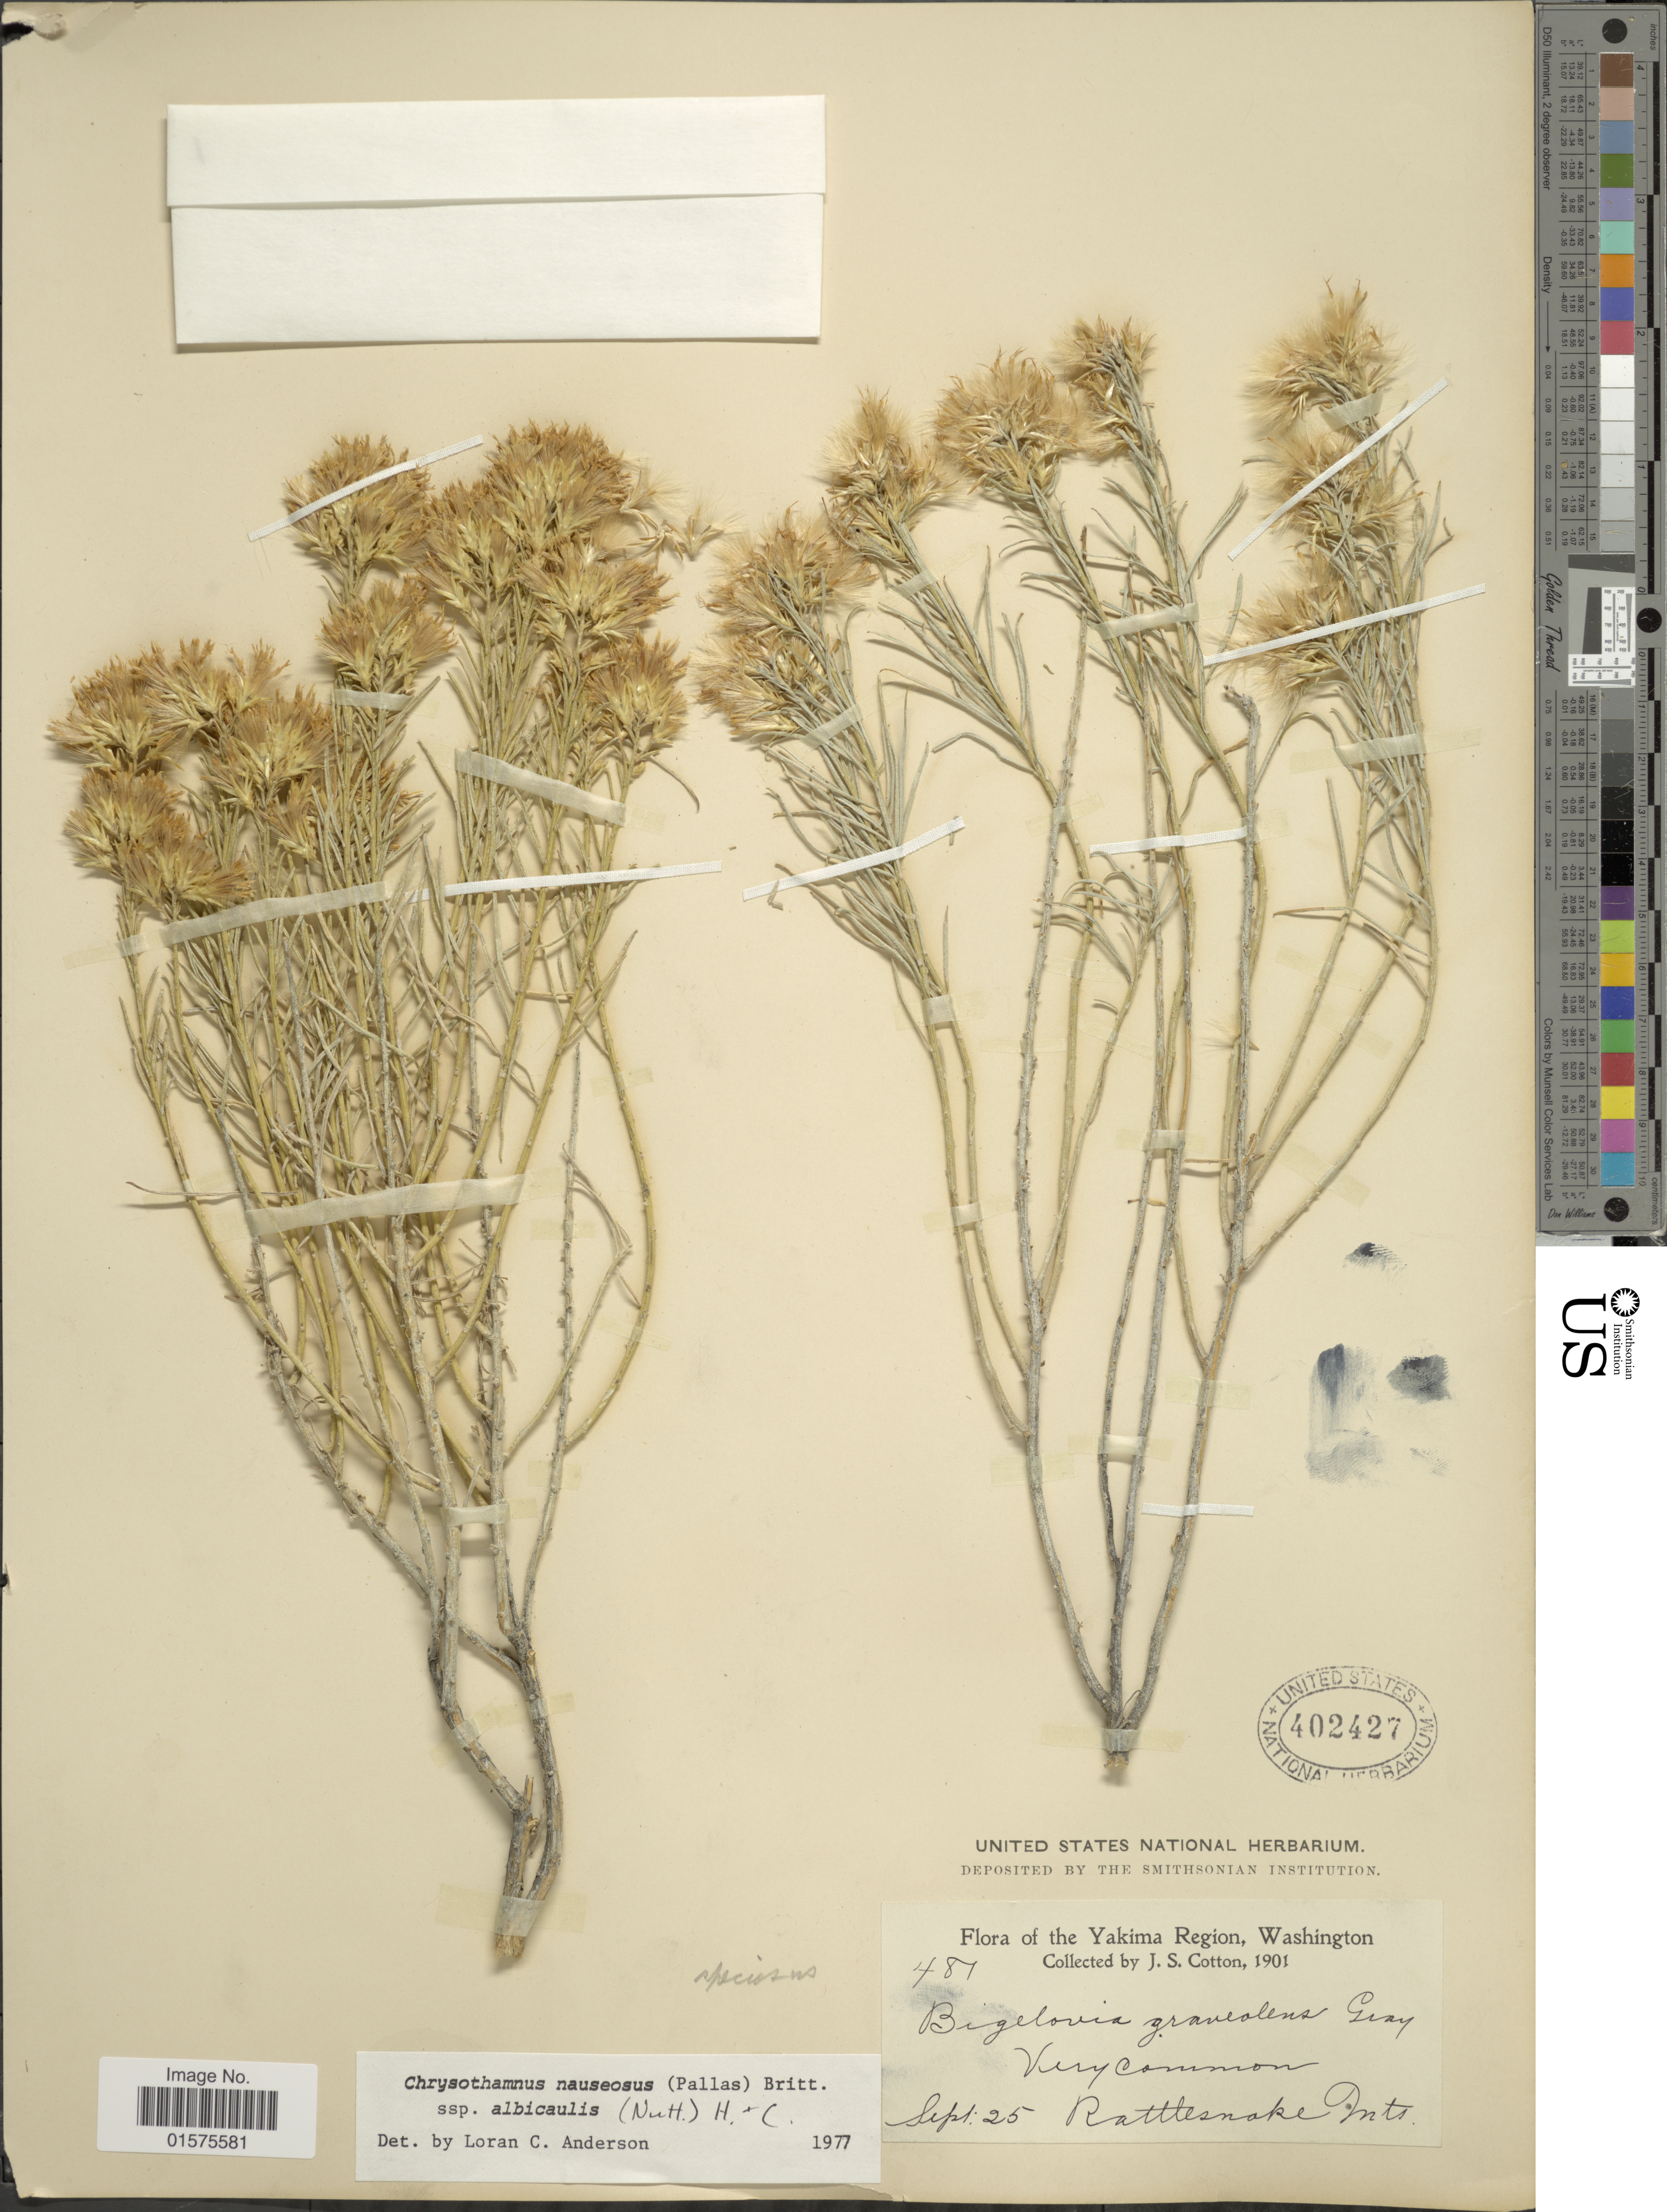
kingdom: Plantae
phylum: Tracheophyta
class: Magnoliopsida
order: Asterales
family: Asteraceae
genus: Ericameria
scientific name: Ericameria nauseosa var. speciosa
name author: (Nutt.) G.L. Nesom & G.I. Baird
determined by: Urbatsch, Lowell E., Curator (LSU), Louisiana State University (UNITED STATES)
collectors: J. S. Cotton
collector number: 481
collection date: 1901-09-25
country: United States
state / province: Washington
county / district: Yakima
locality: Yakima Region. Rattlesnake Mts.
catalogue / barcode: US 402427